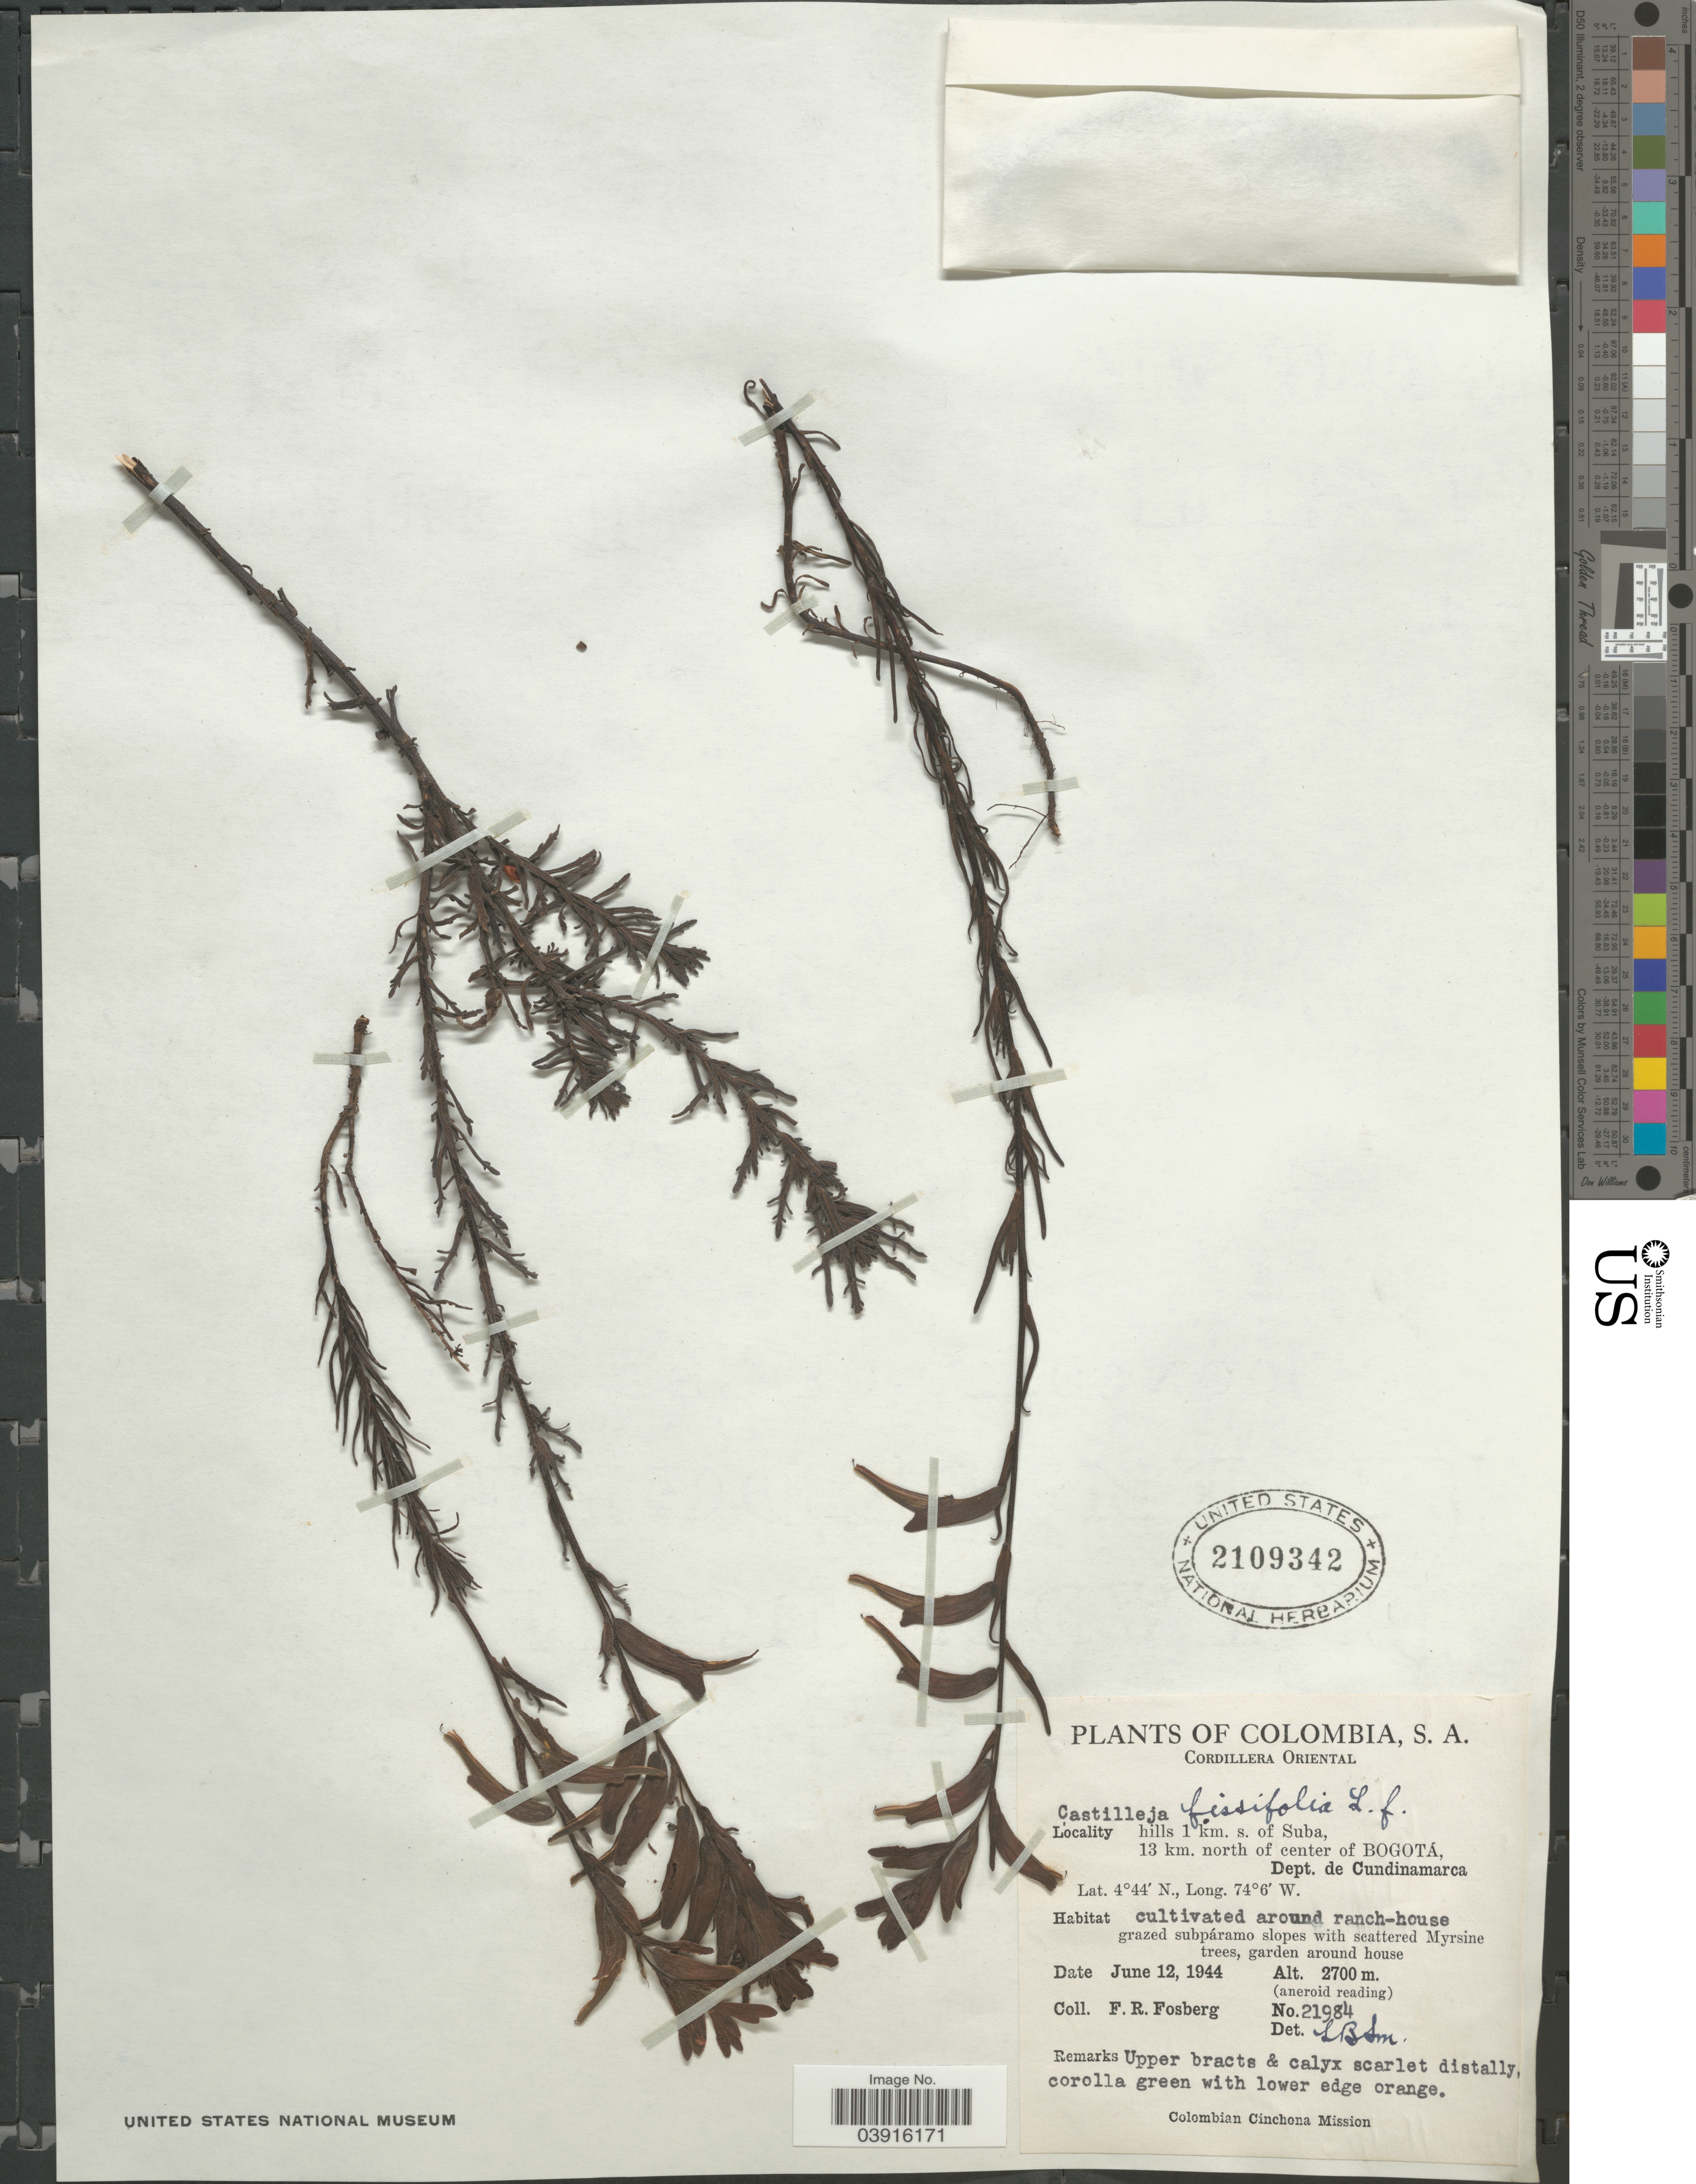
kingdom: Plantae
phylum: Tracheophyta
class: Magnoliopsida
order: Lamiales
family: Orobanchaceae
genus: Castilleja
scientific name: Castilleja fissifolia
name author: L. f.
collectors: F. R. Fosberg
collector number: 21984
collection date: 1944-06-12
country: Colombia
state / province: Cundinamarca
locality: Cordillera Oriental. Hills 1 km. s. of Suba, 13 km. north of center of Bogotá, Dept. de Cundinamarca. Cultivated around ranch-house.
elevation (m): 2700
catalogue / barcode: US 2109342